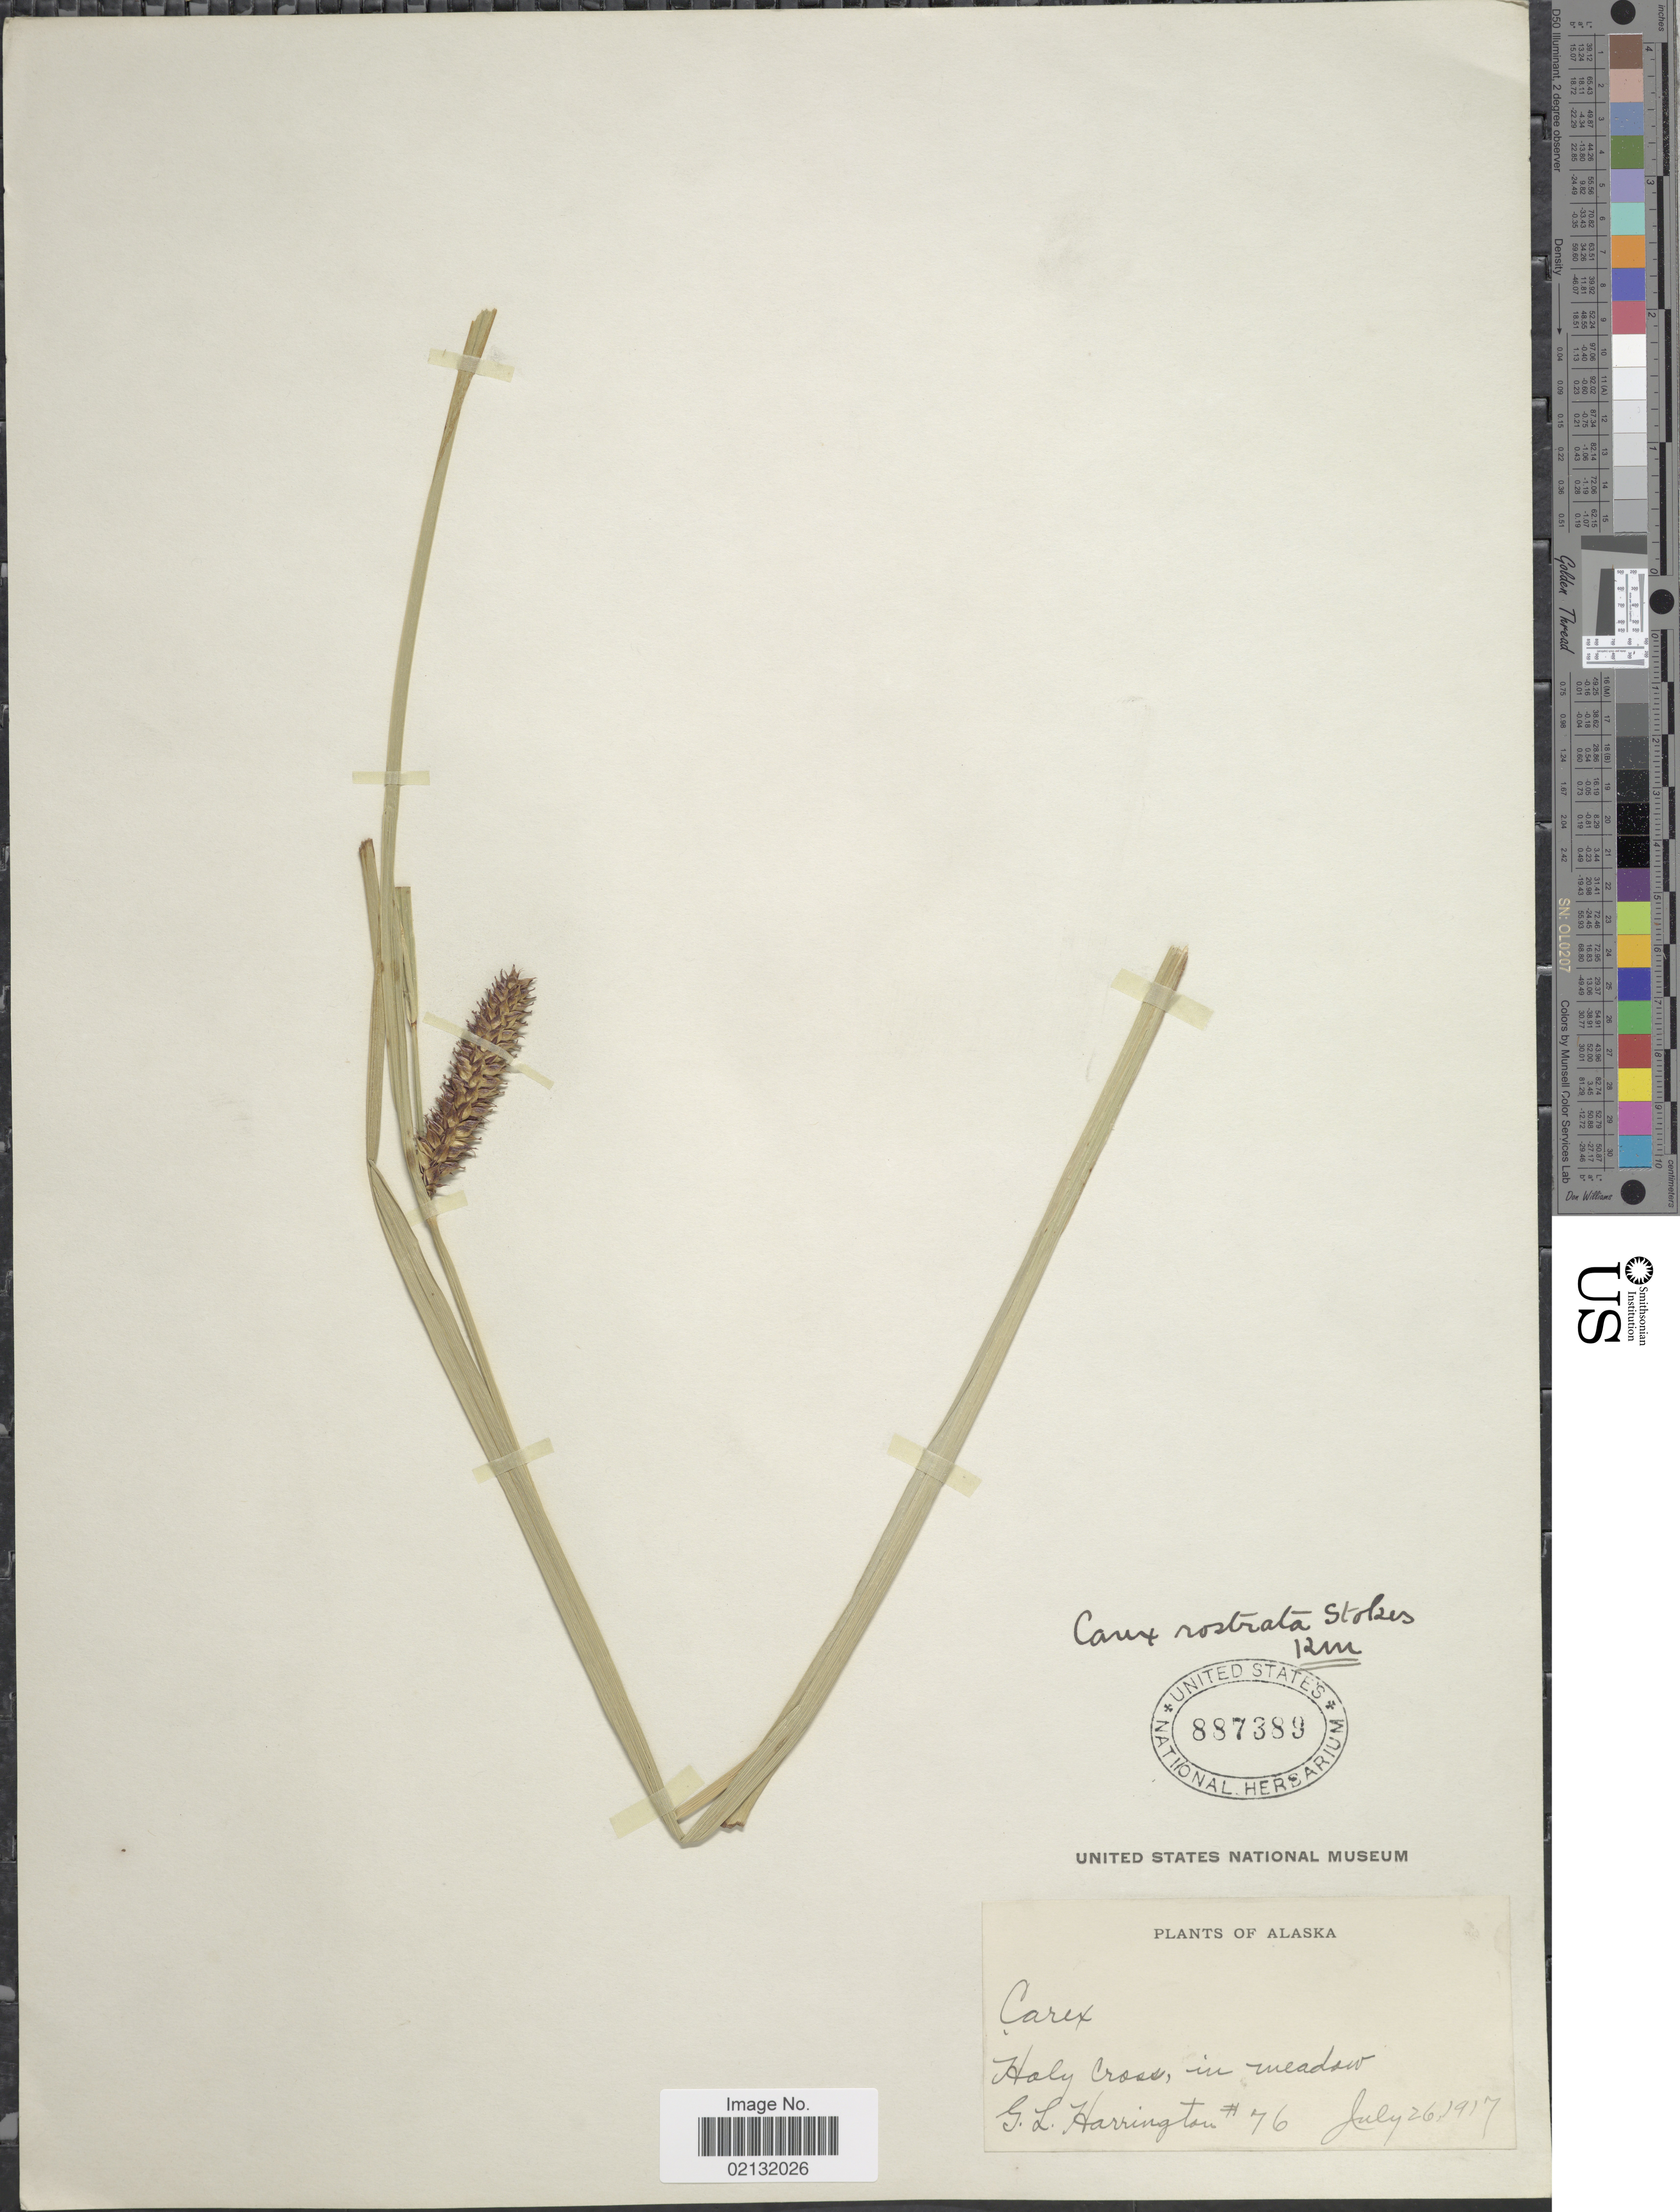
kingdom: Plantae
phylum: Tracheophyta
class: Liliopsida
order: Poales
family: Cyperaceae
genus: Carex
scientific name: Carex rostrata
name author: Stokes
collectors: G. Harrington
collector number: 76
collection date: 1917-07-26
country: United States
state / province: Alaska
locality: Haly Cross, in meadow.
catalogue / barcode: US 887389